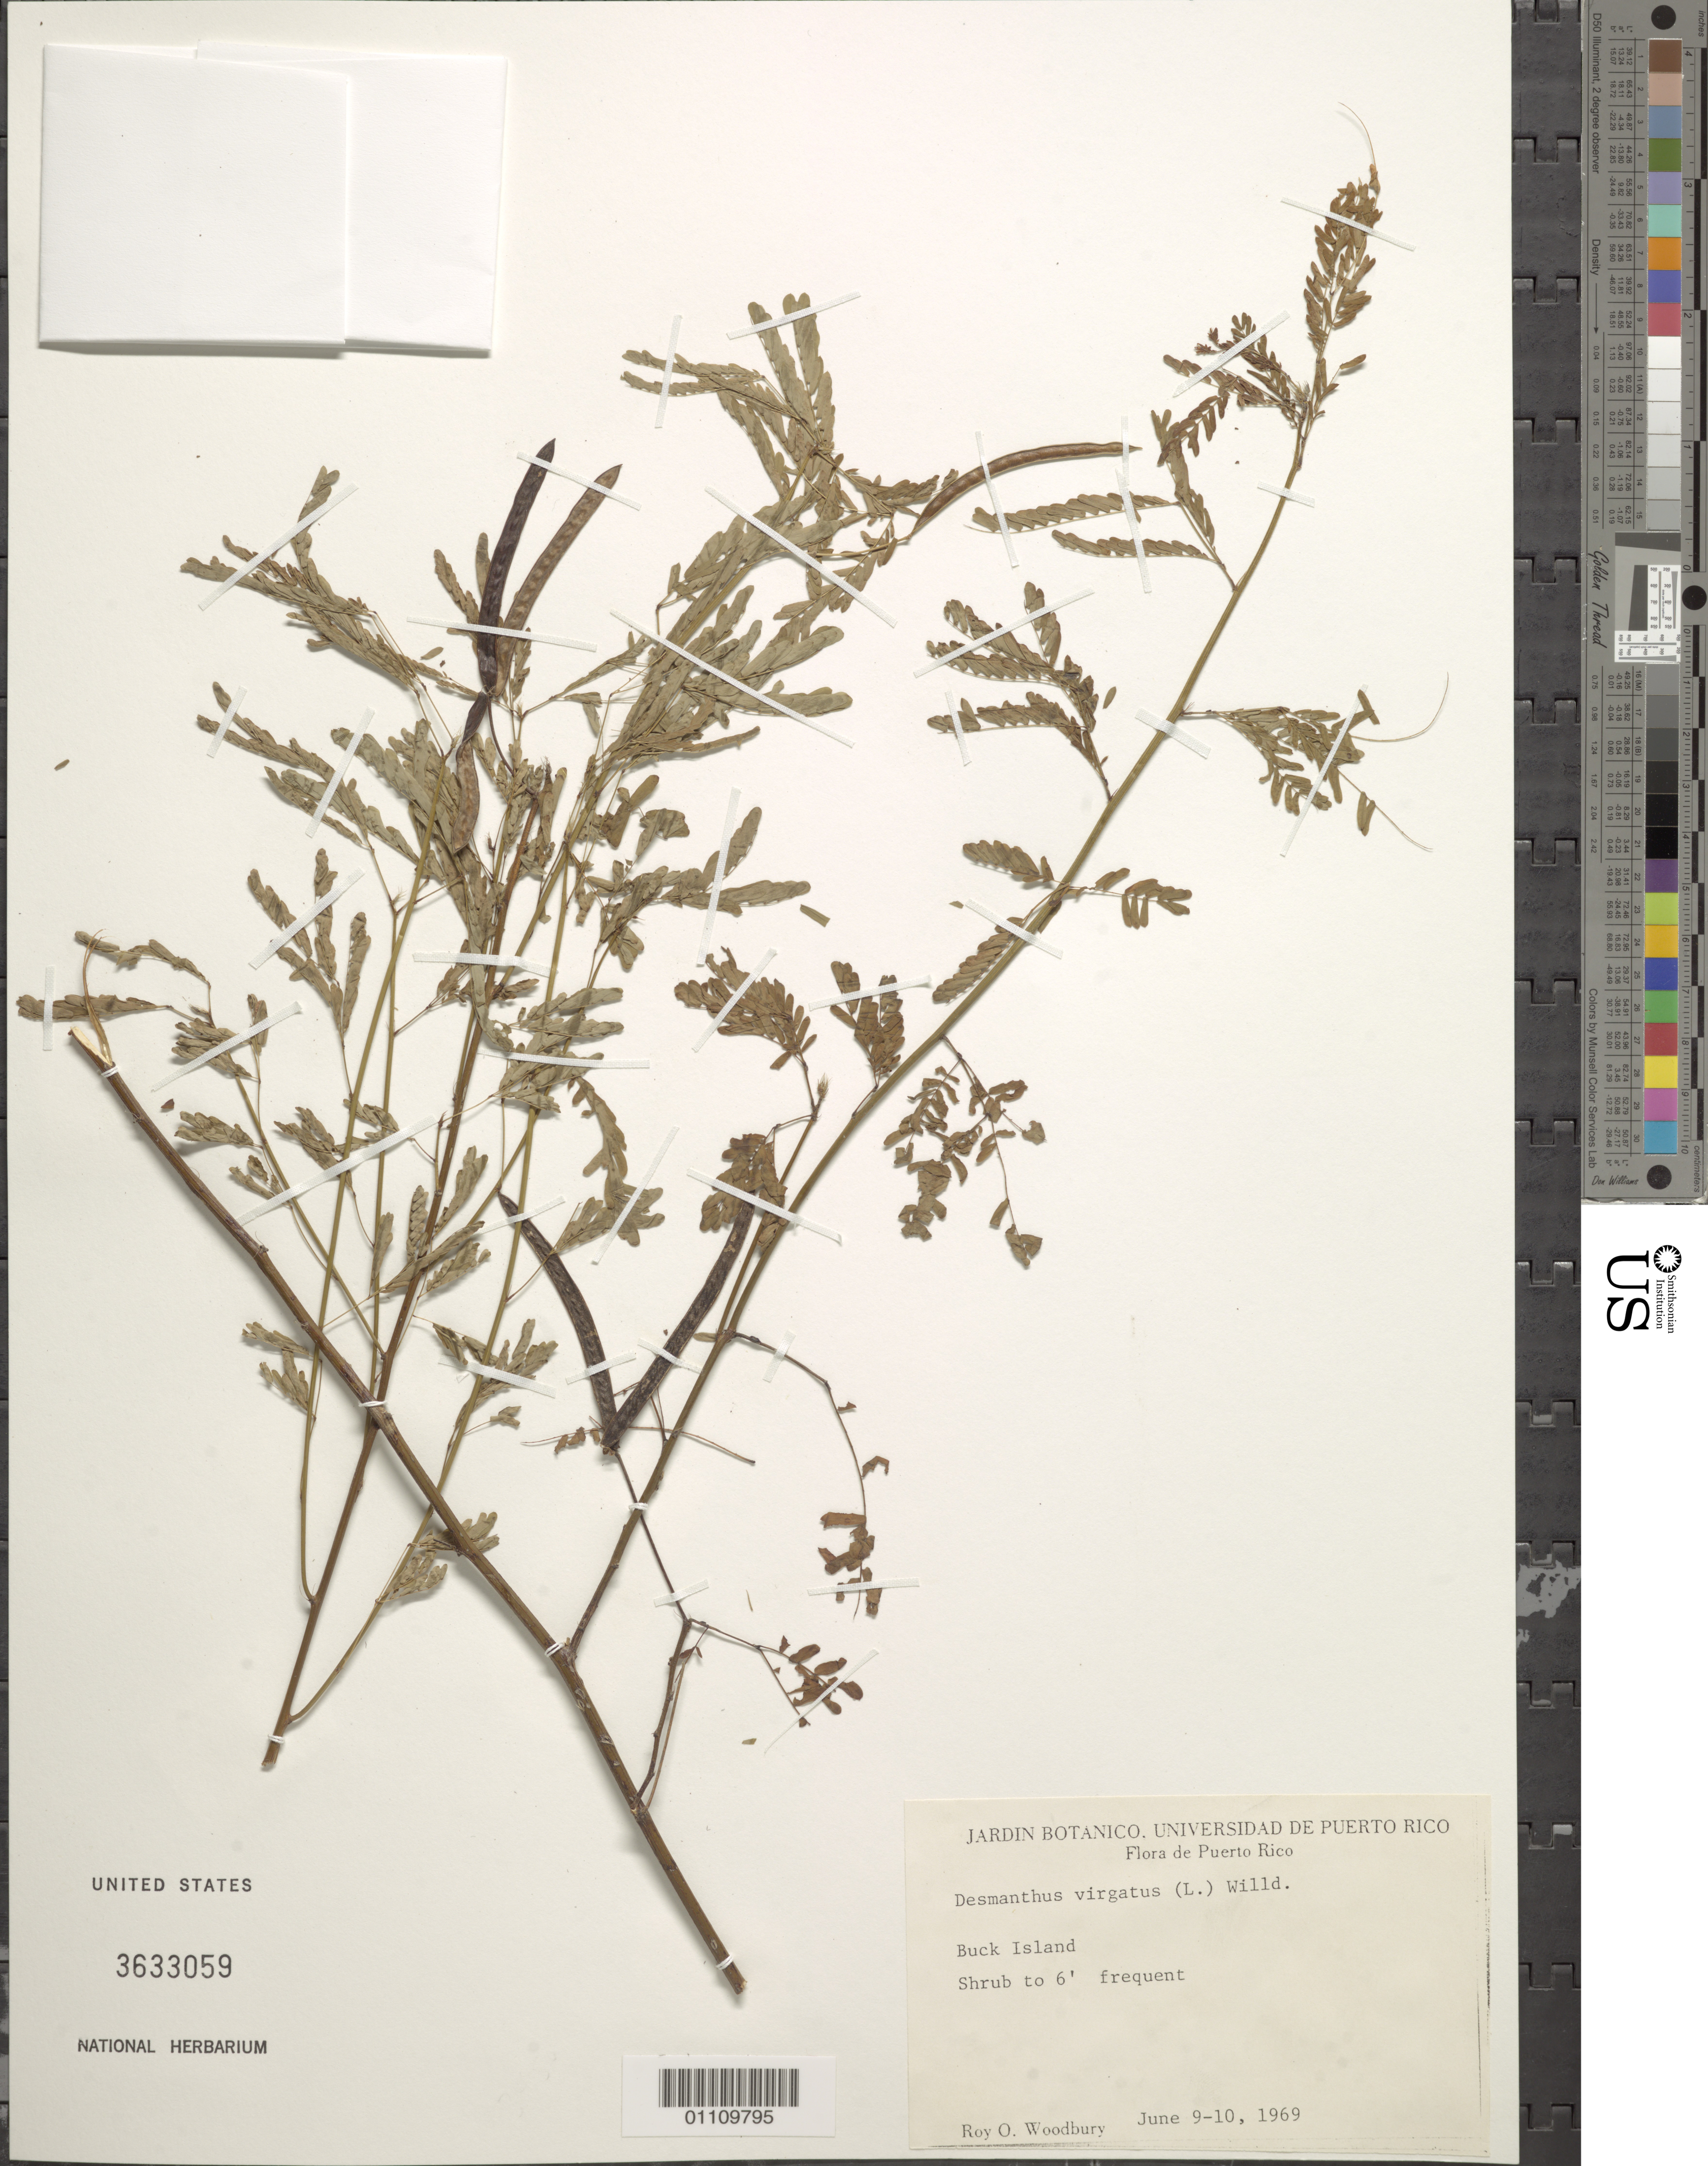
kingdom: Plantae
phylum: Tracheophyta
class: Magnoliopsida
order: Fabales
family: Fabaceae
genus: Desmanthus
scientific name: Desmanthus virgatus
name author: (L.) Willd.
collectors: R. O. Woodbury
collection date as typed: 09 Jun 1969 to 10 Jun 1969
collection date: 1969-06-09/1969-06-10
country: British Virgin Islands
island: Buck I.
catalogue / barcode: US 3633059